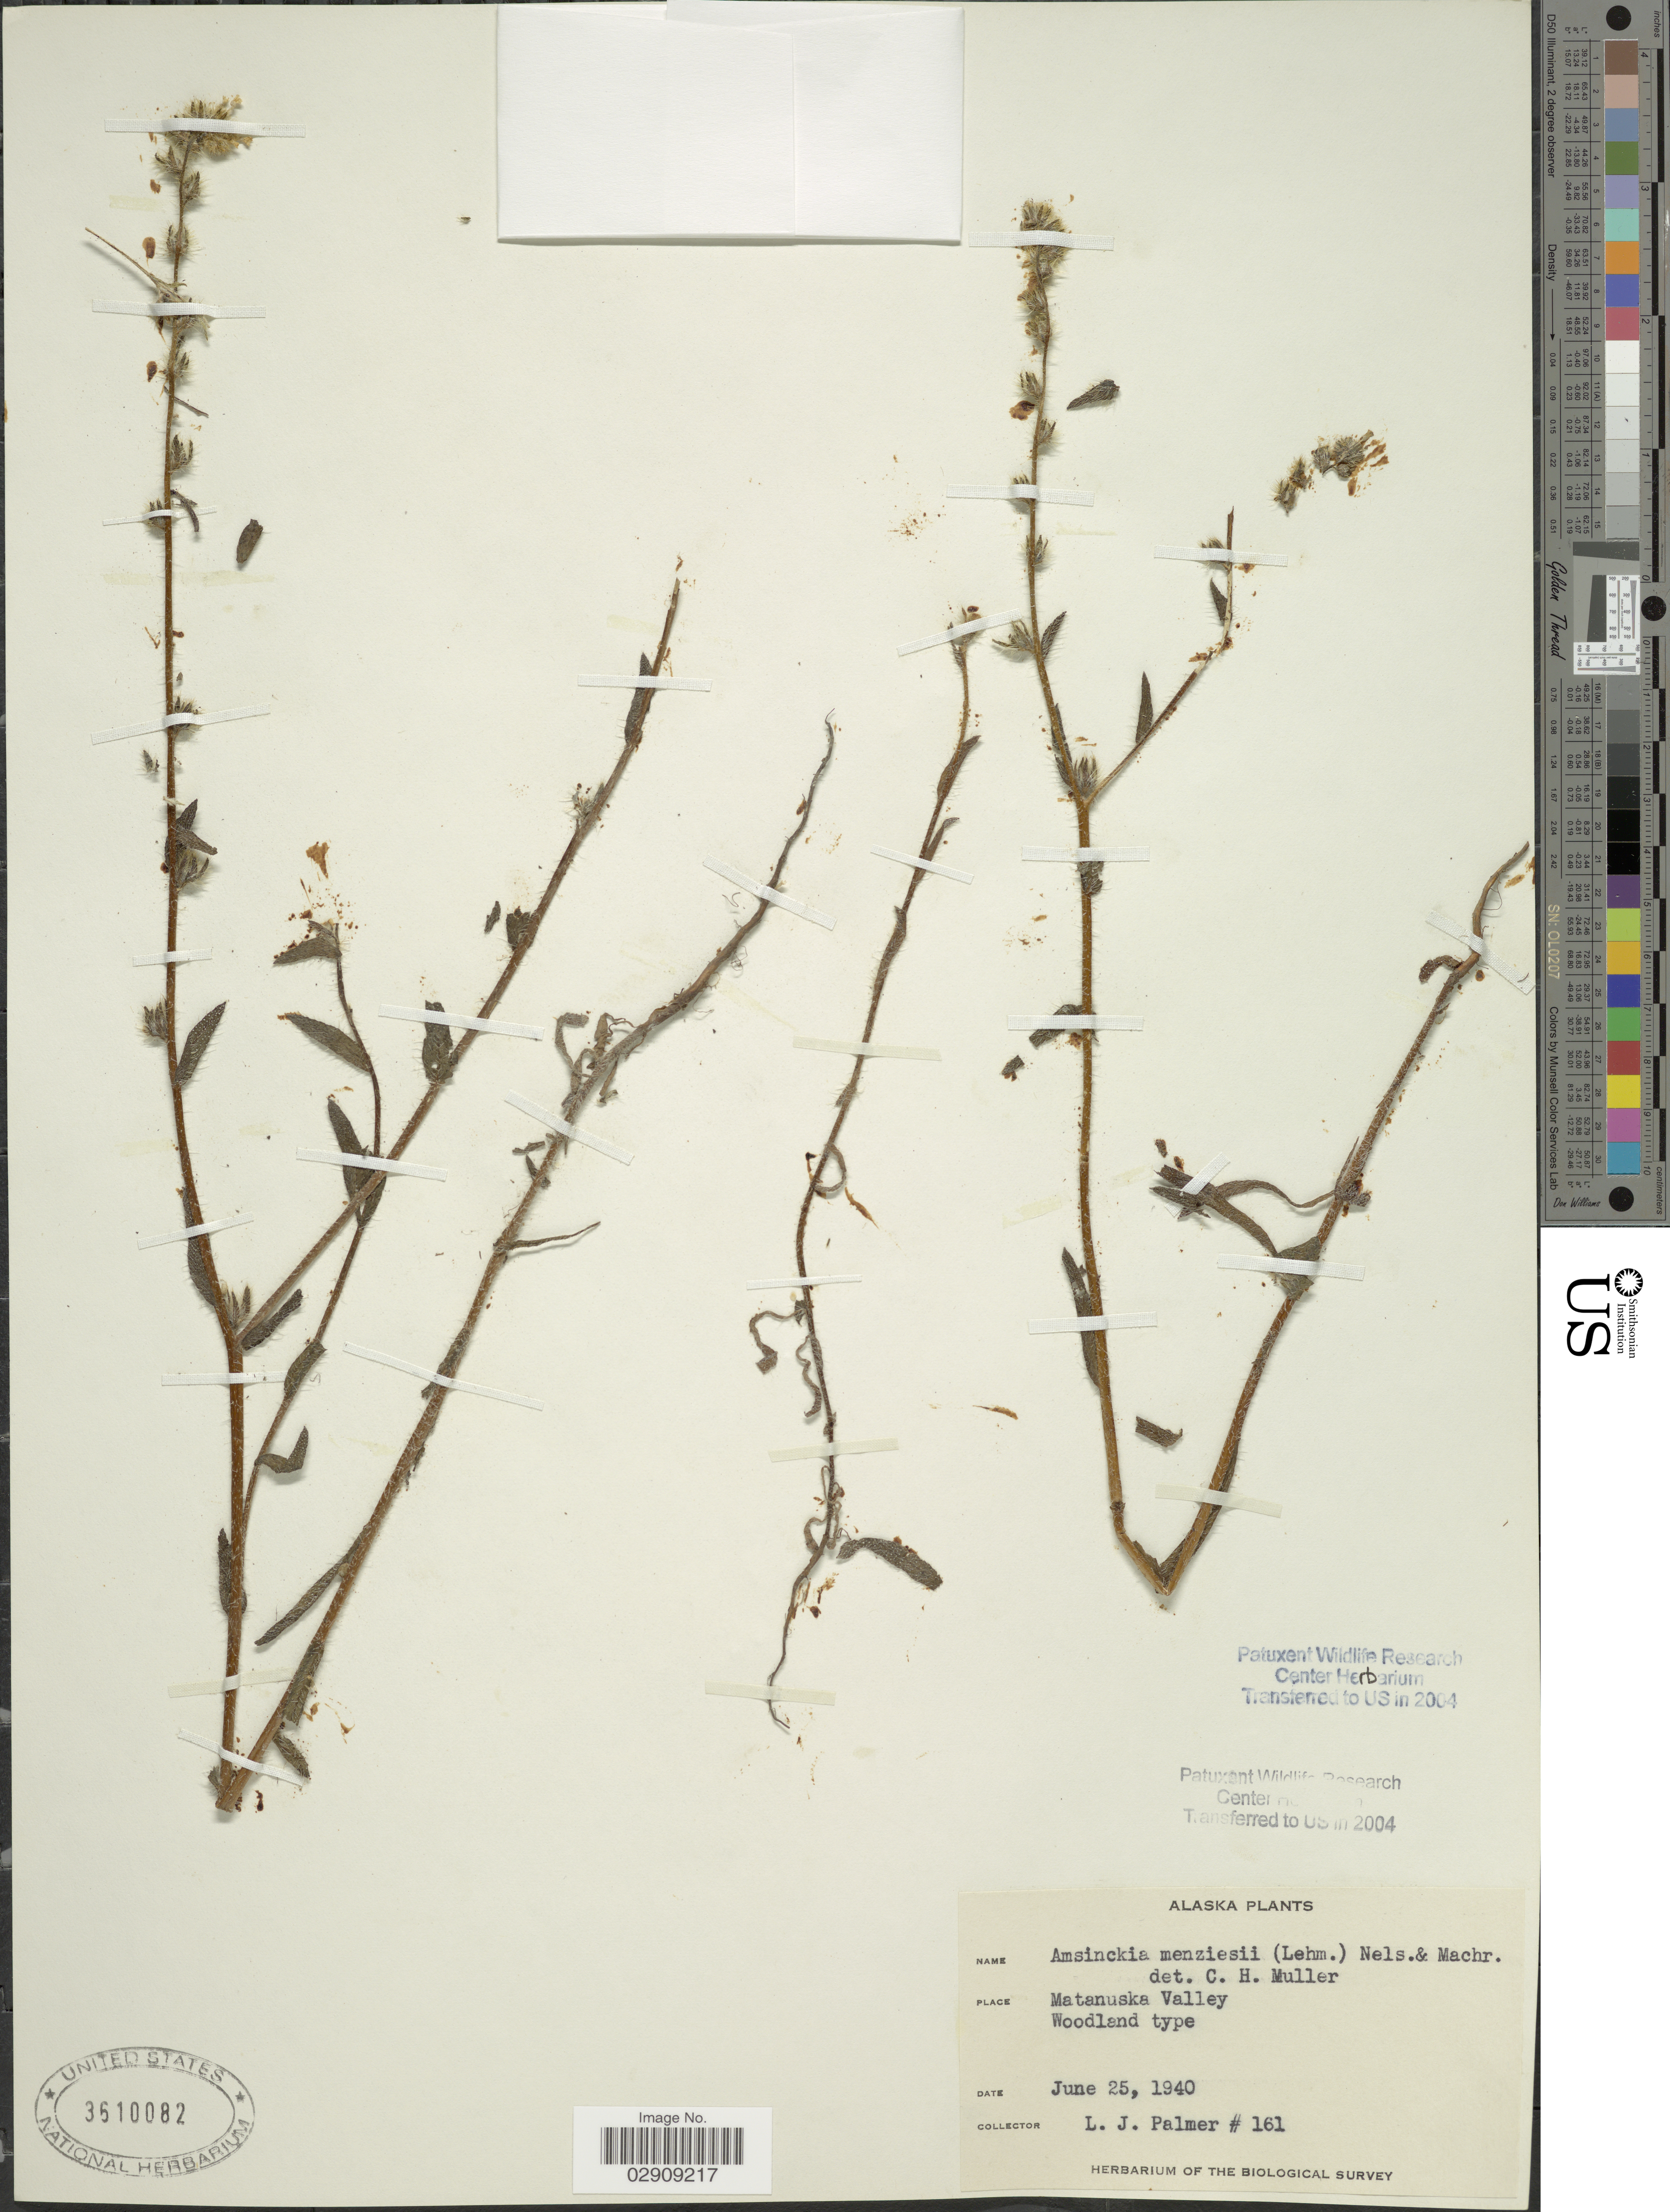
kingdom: Plantae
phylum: Tracheophyta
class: Magnoliopsida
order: Boraginales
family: Boraginaceae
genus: Amsinckia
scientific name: Amsinckia menziesii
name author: A. Nelson & J.F. Macbr.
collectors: L. J. Palmer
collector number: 161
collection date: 1940-06-25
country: United States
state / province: Alaska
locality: Matanuska Valley.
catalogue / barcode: US 3610082